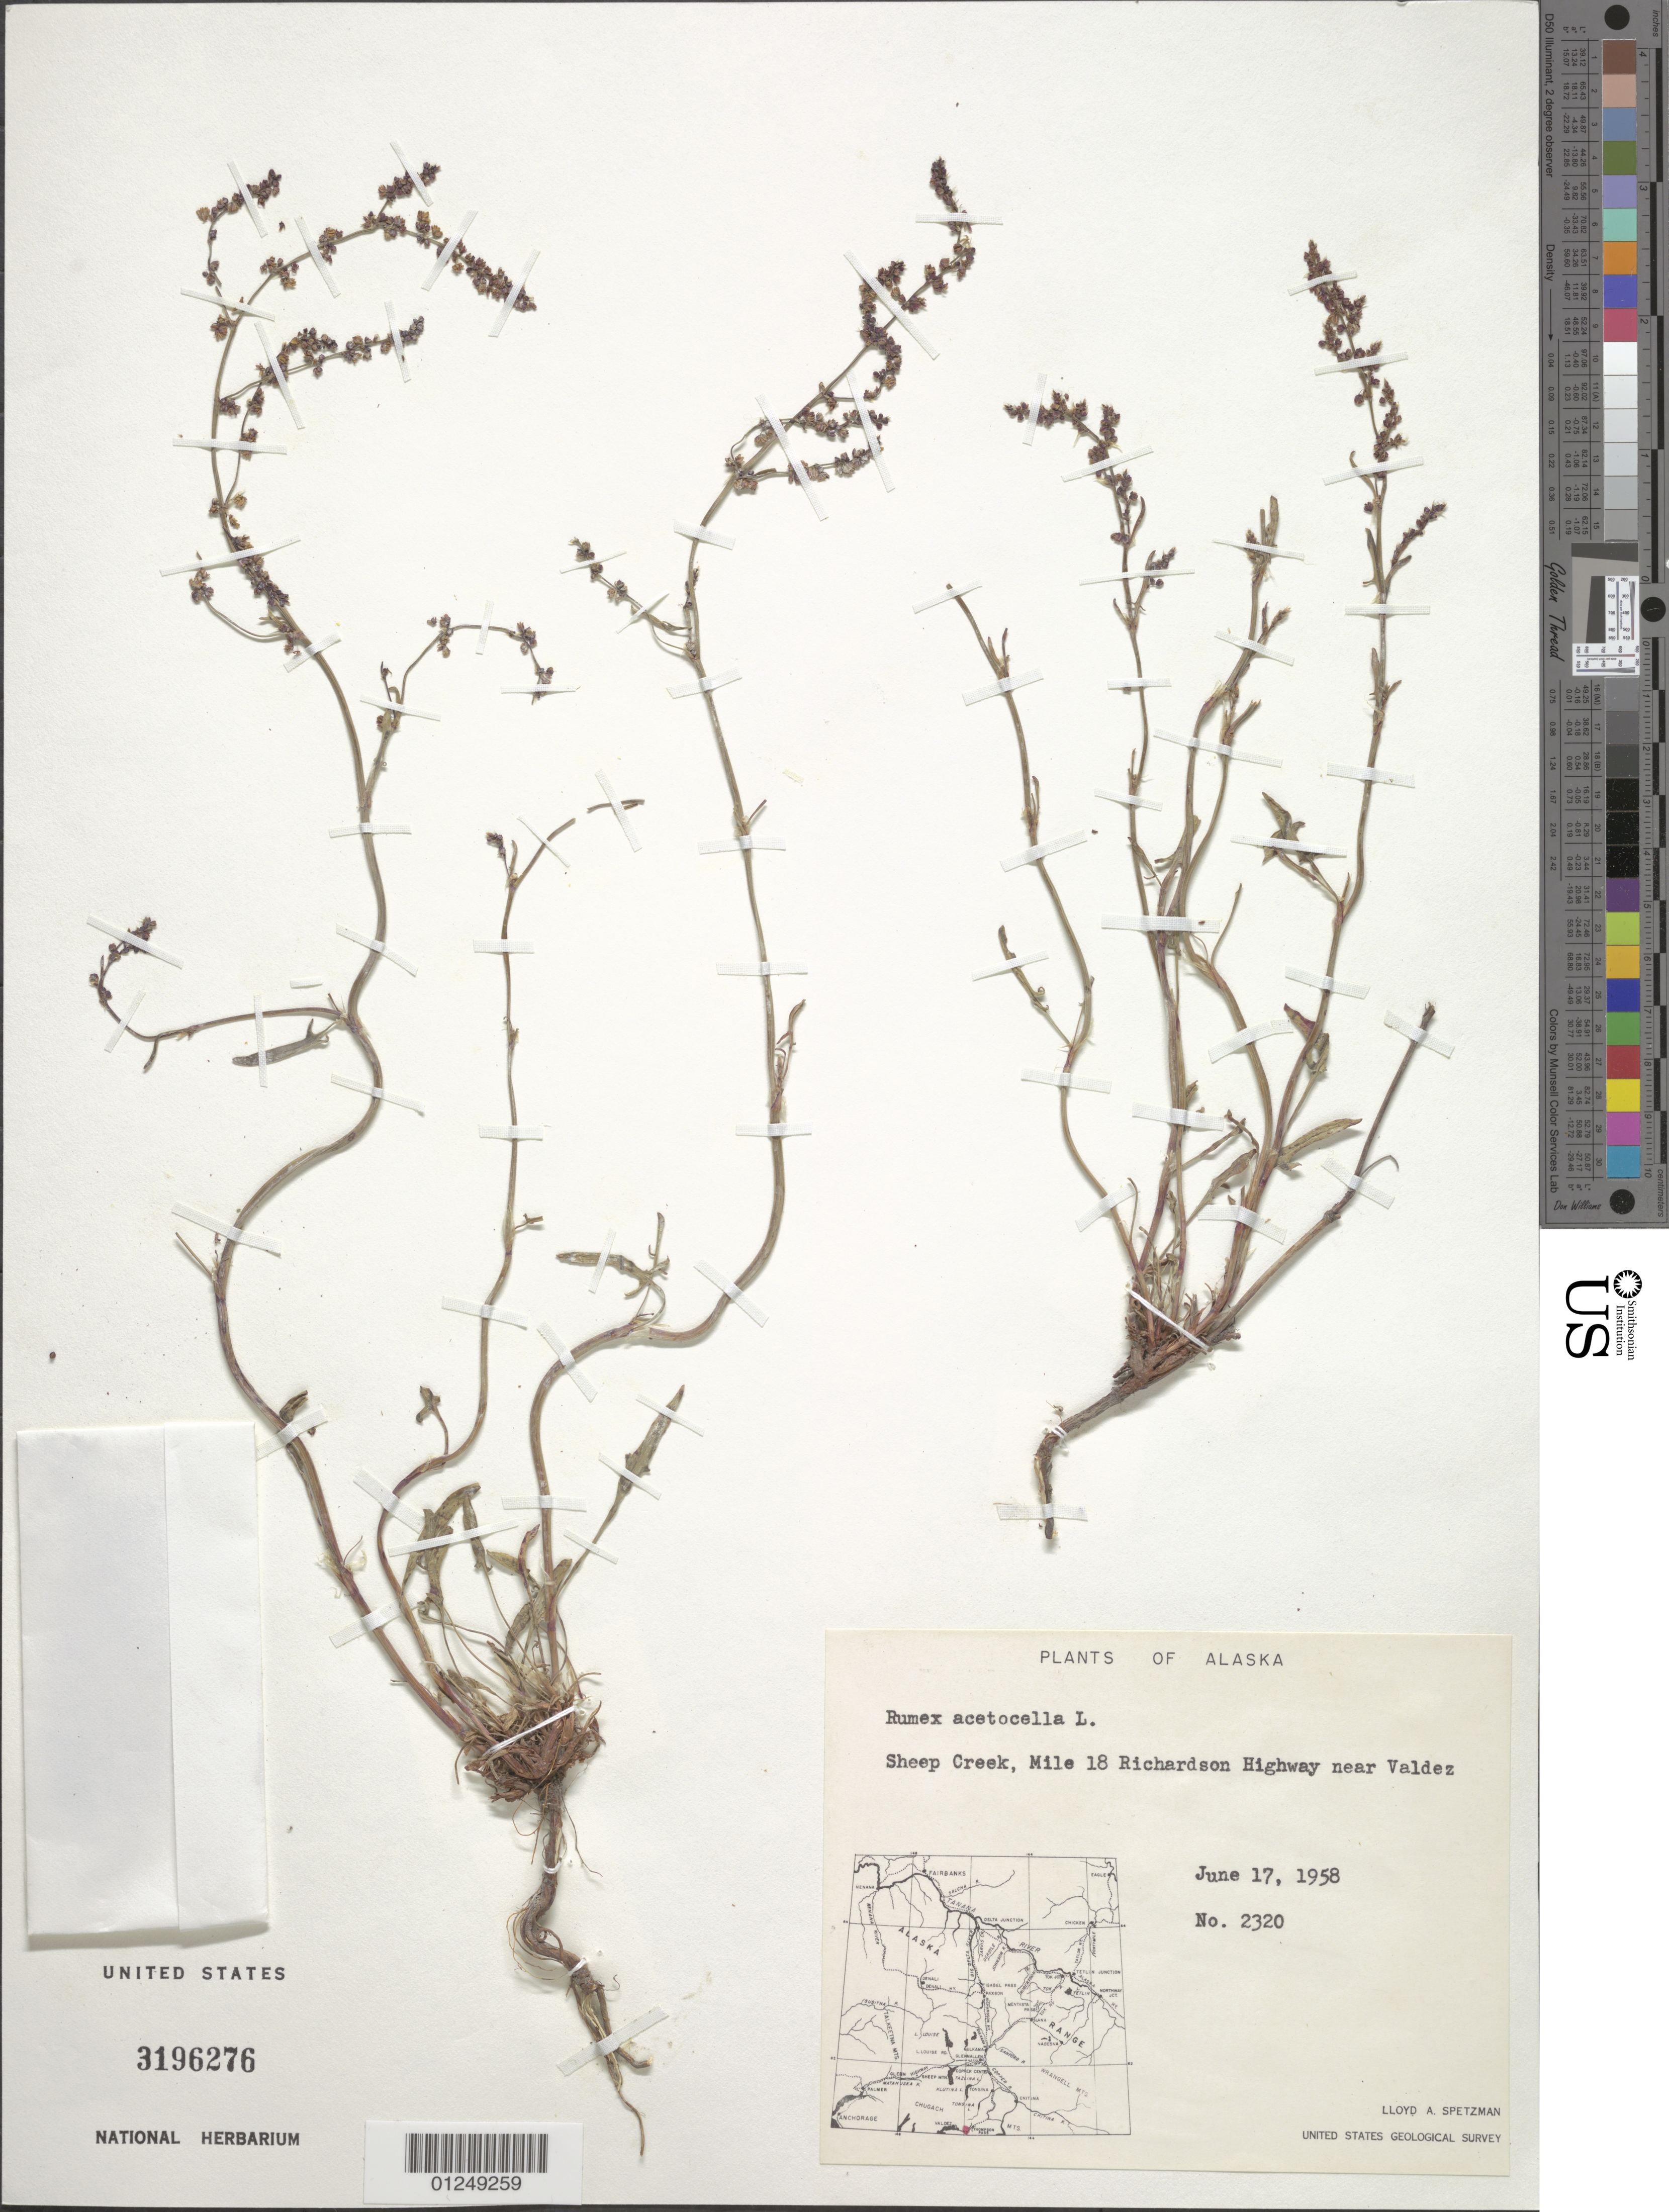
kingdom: Plantae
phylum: Tracheophyta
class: Magnoliopsida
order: Caryophyllales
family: Polygonaceae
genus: Rumex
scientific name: Rumex acetosella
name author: L.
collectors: L. Spetzman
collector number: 2320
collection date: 1958-06-17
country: United States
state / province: Alaska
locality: Sheep Creek, Mile 18 Richardson Highway near Valdez.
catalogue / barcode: US 3196276